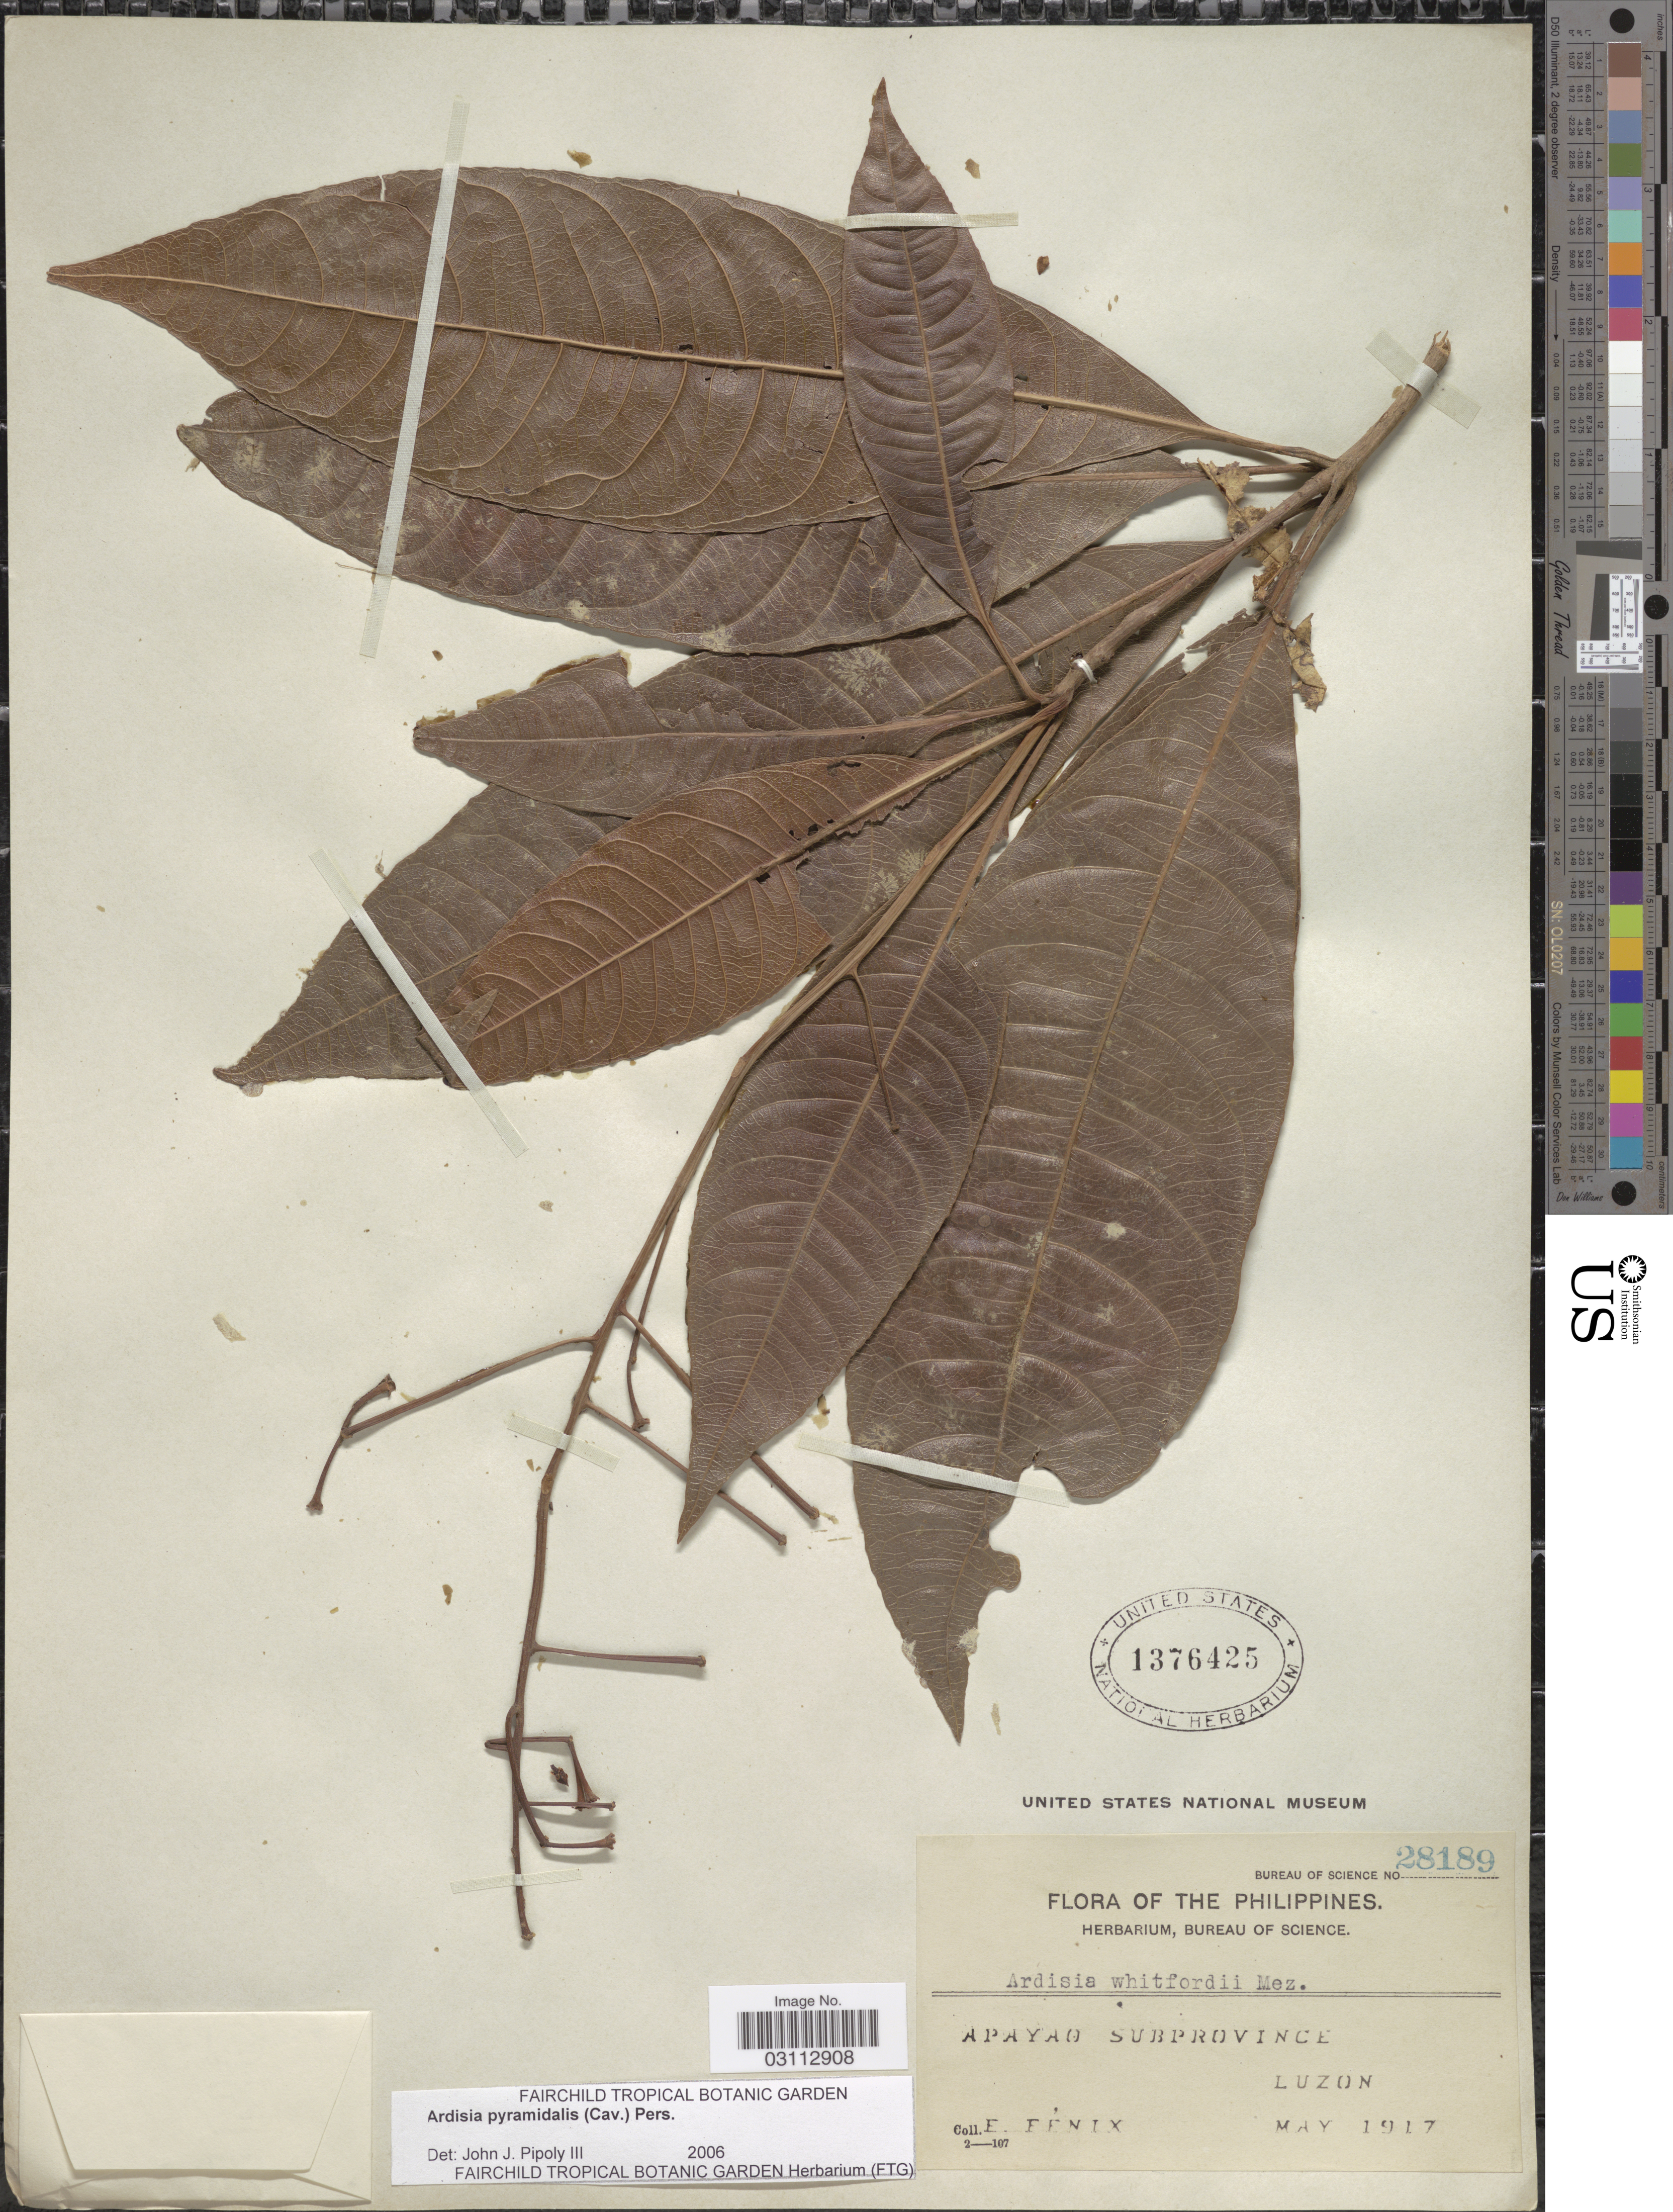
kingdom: Plantae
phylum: Tracheophyta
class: Magnoliopsida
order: Ericales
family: Primulaceae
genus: Ardisia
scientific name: Ardisia pyramidalis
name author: (Cav.) Pers.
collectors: E. Fénix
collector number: Bureau of Science 28189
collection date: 1917-05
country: Philippines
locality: Apayao subprovince. Luzon.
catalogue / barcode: US 1376425